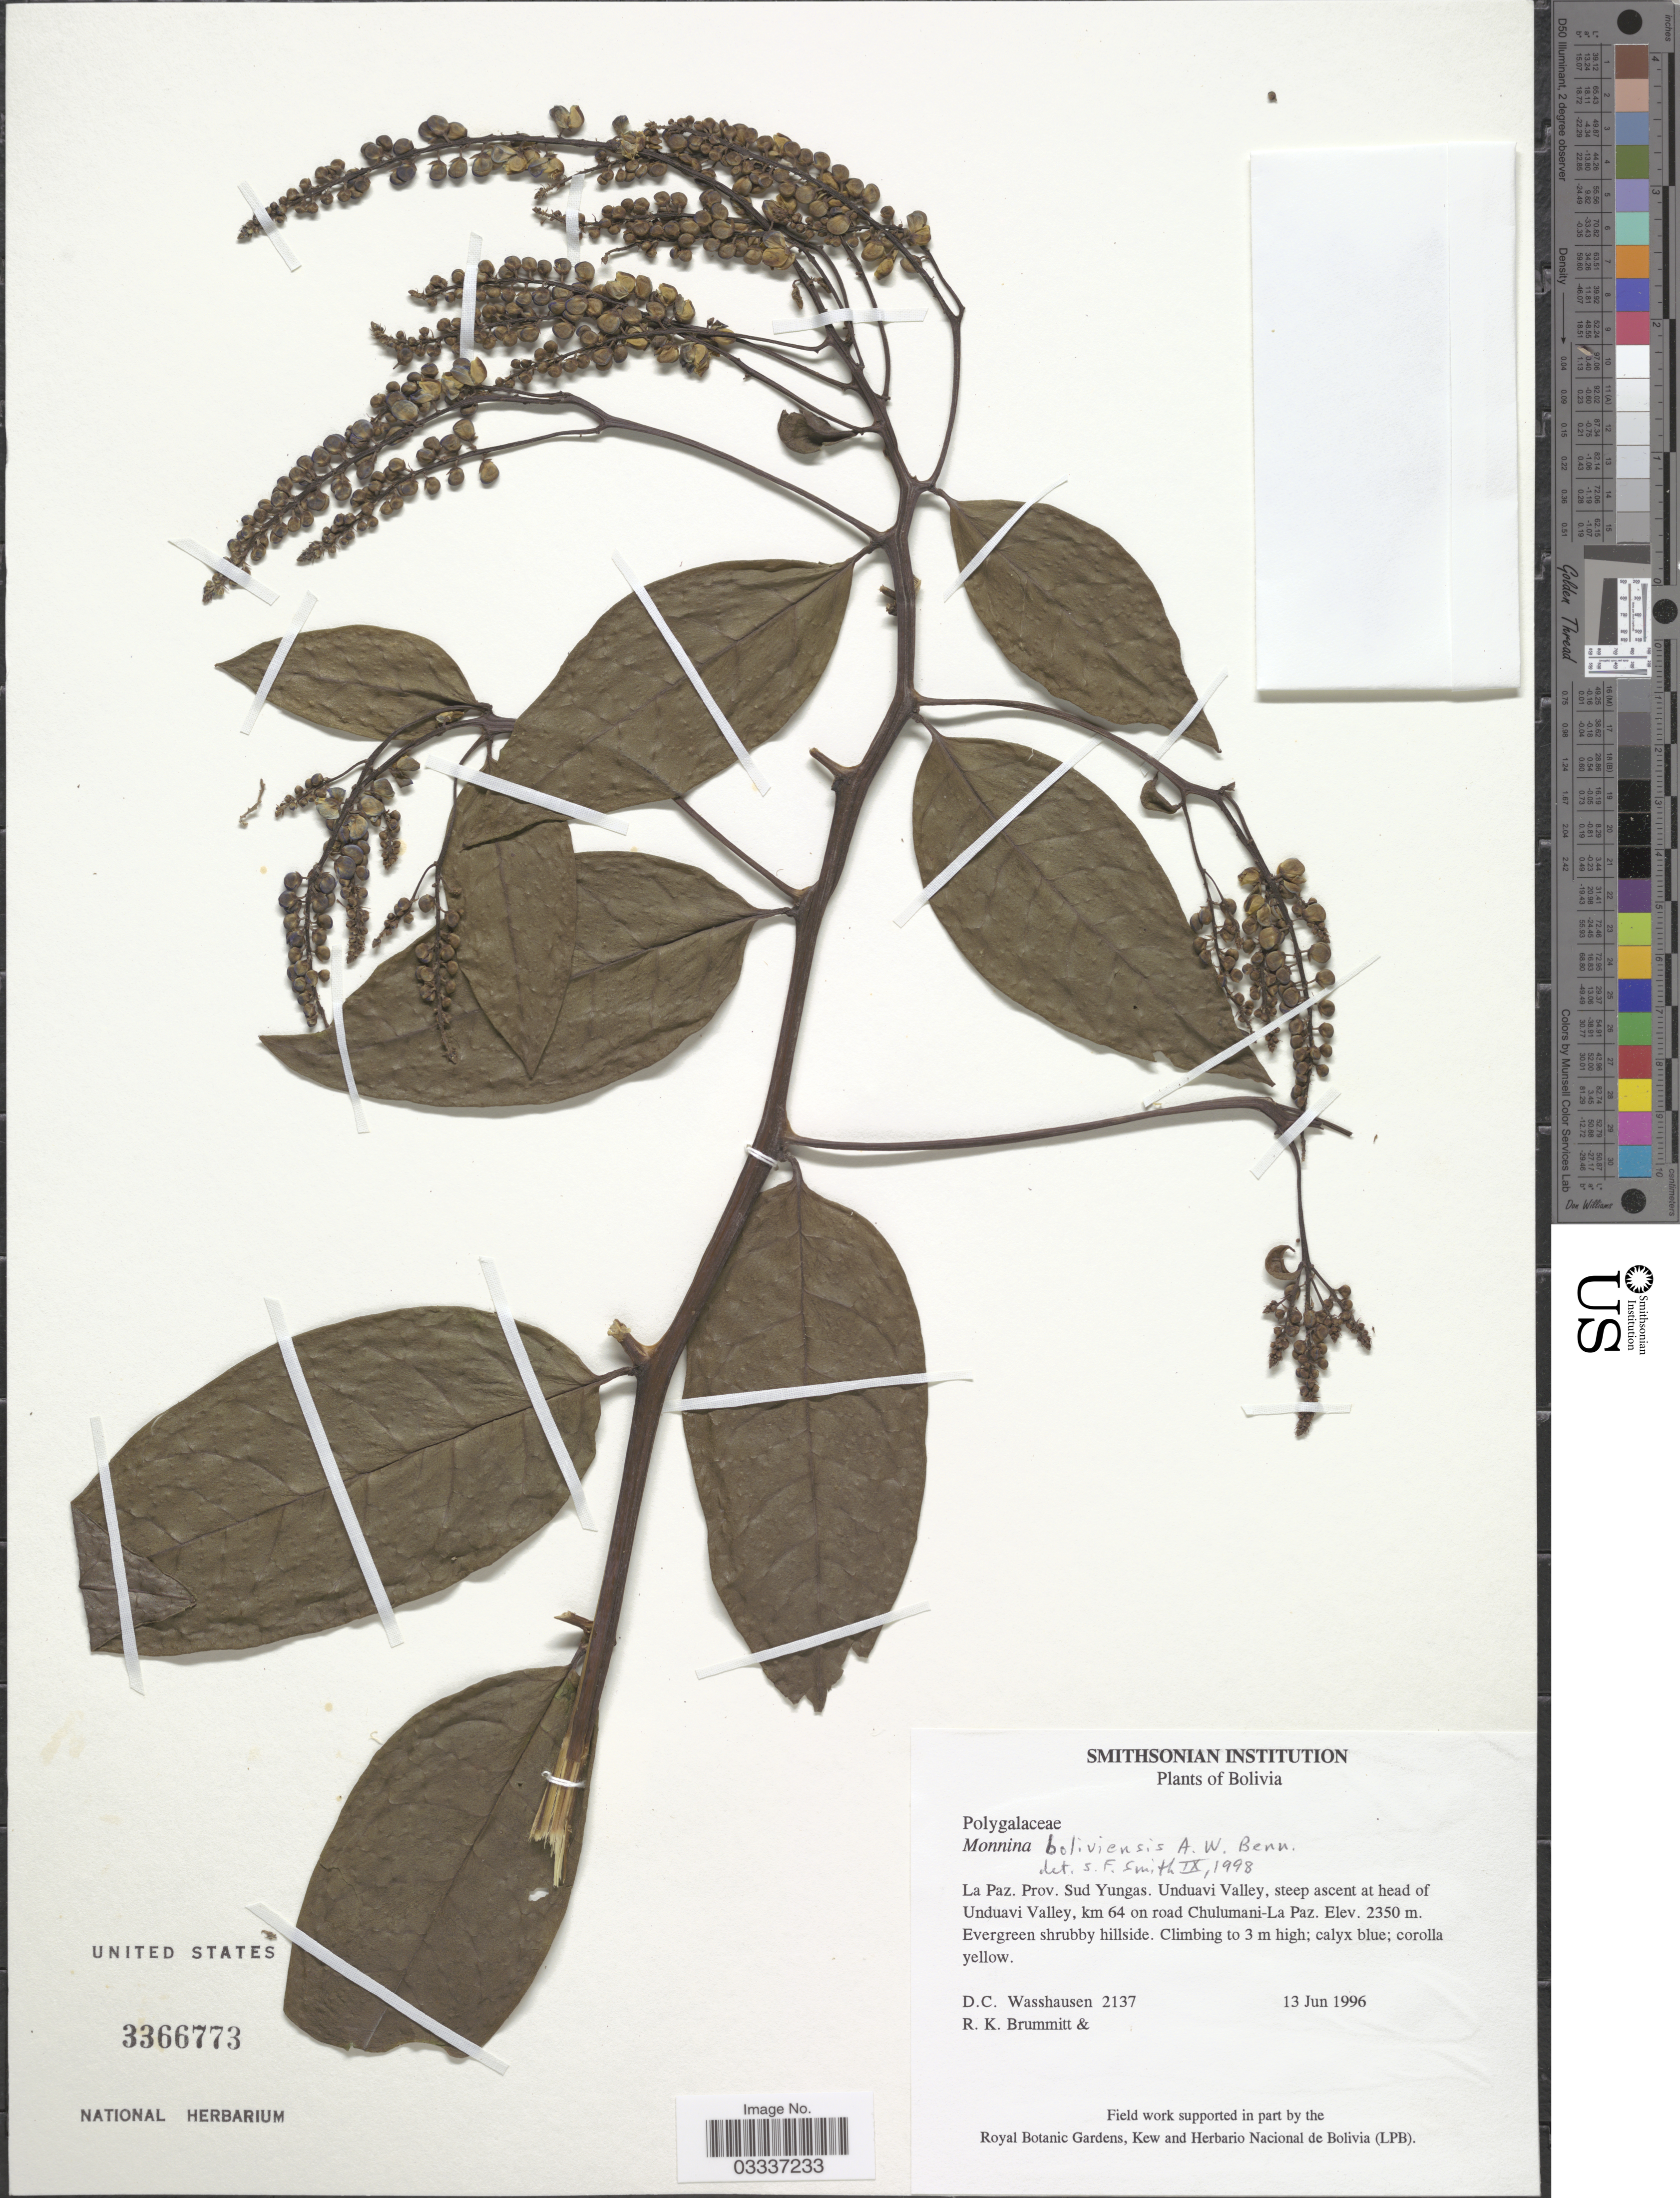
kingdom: Plantae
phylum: Tracheophyta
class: Magnoliopsida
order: Fabales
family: Polygalaceae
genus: Monnina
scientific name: Monnina boliviana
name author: Chodat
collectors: D. C. Wasshausen & R. K. Brummitt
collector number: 2137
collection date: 1996-06-13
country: Bolivia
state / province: La Paz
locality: Prov. Sud Yungas. Unduavi Valley, steep ascent at head of Unduavi Valley, km 64 on road Chulumani-La Paz.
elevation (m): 2350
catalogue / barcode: US 3366773